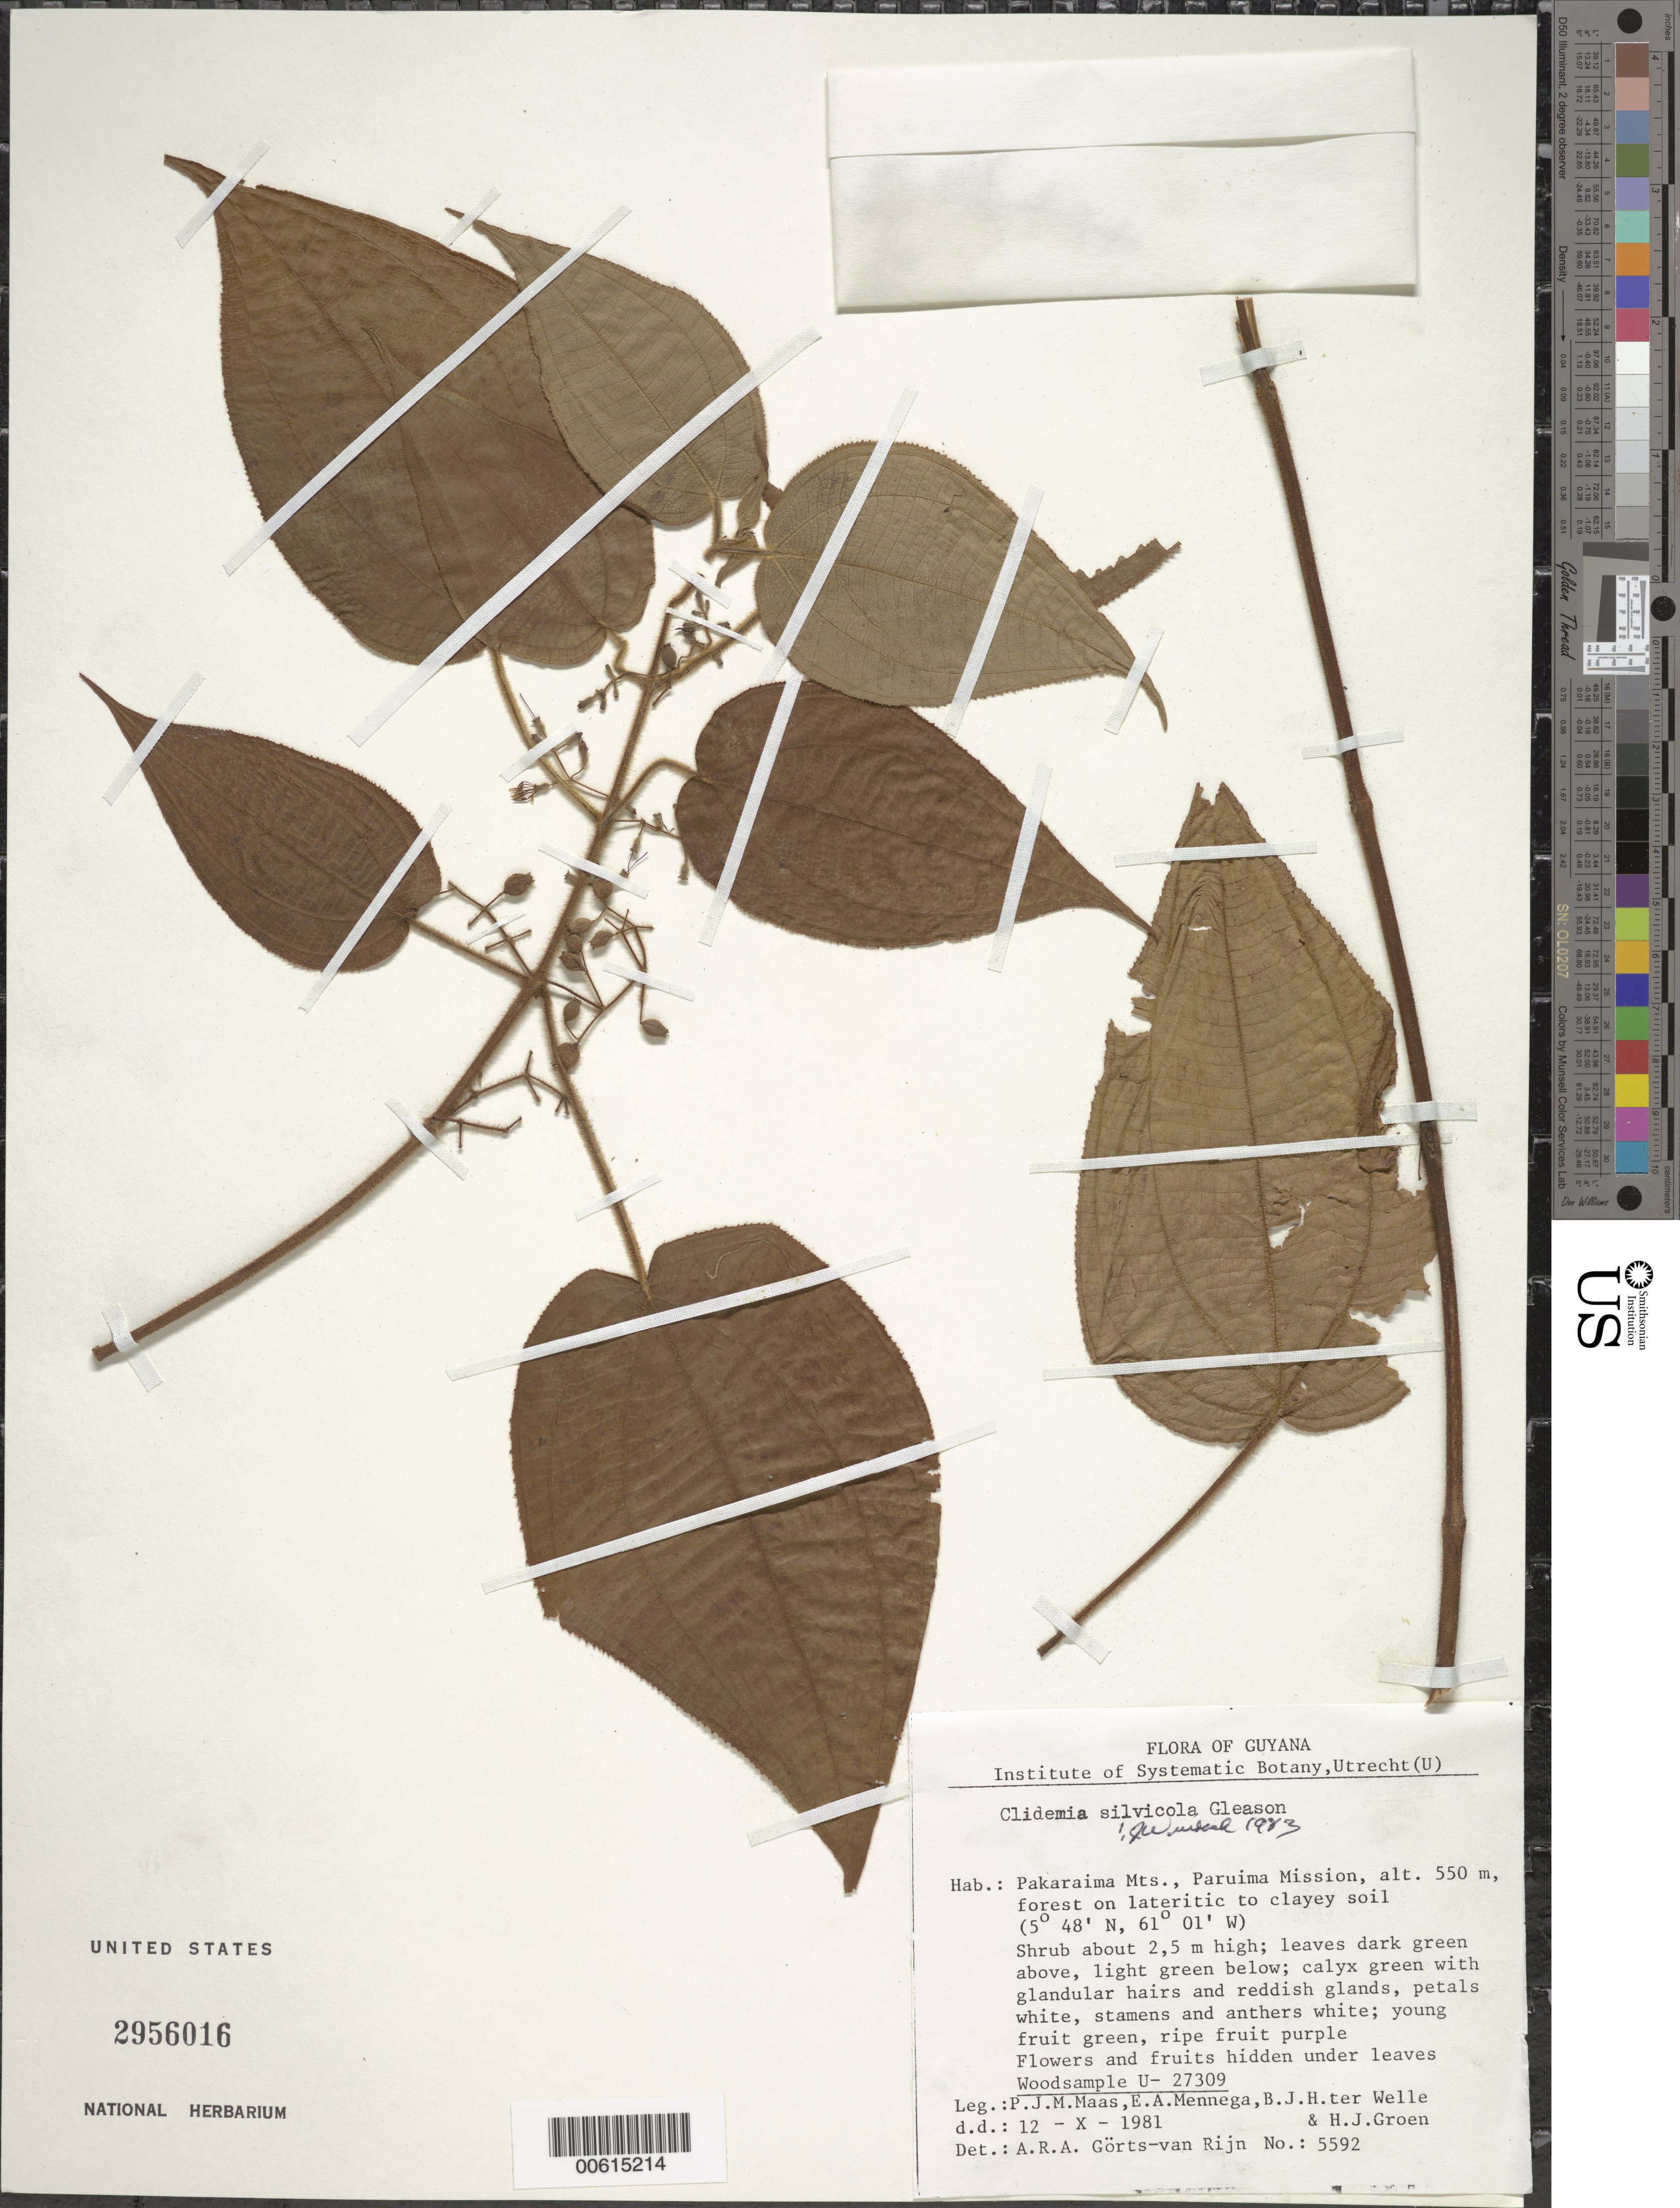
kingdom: Plantae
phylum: Tracheophyta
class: Magnoliopsida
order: Myrtales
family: Melastomataceae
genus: Clidemia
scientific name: Clidemia silvicola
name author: Gleason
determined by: Wurdack, John J., (US), US (UNITED STATES)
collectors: P. Maas, E. A. Mennega, B. Welle & H. Groen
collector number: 5592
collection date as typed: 12-Oct-81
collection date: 1981-10-12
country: Guyana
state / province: Cuyuni-Mazaruni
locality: Paruima Mission, Pakaraima Mts.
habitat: Forest on lateritic to clayey soil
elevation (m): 550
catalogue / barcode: US 2956016